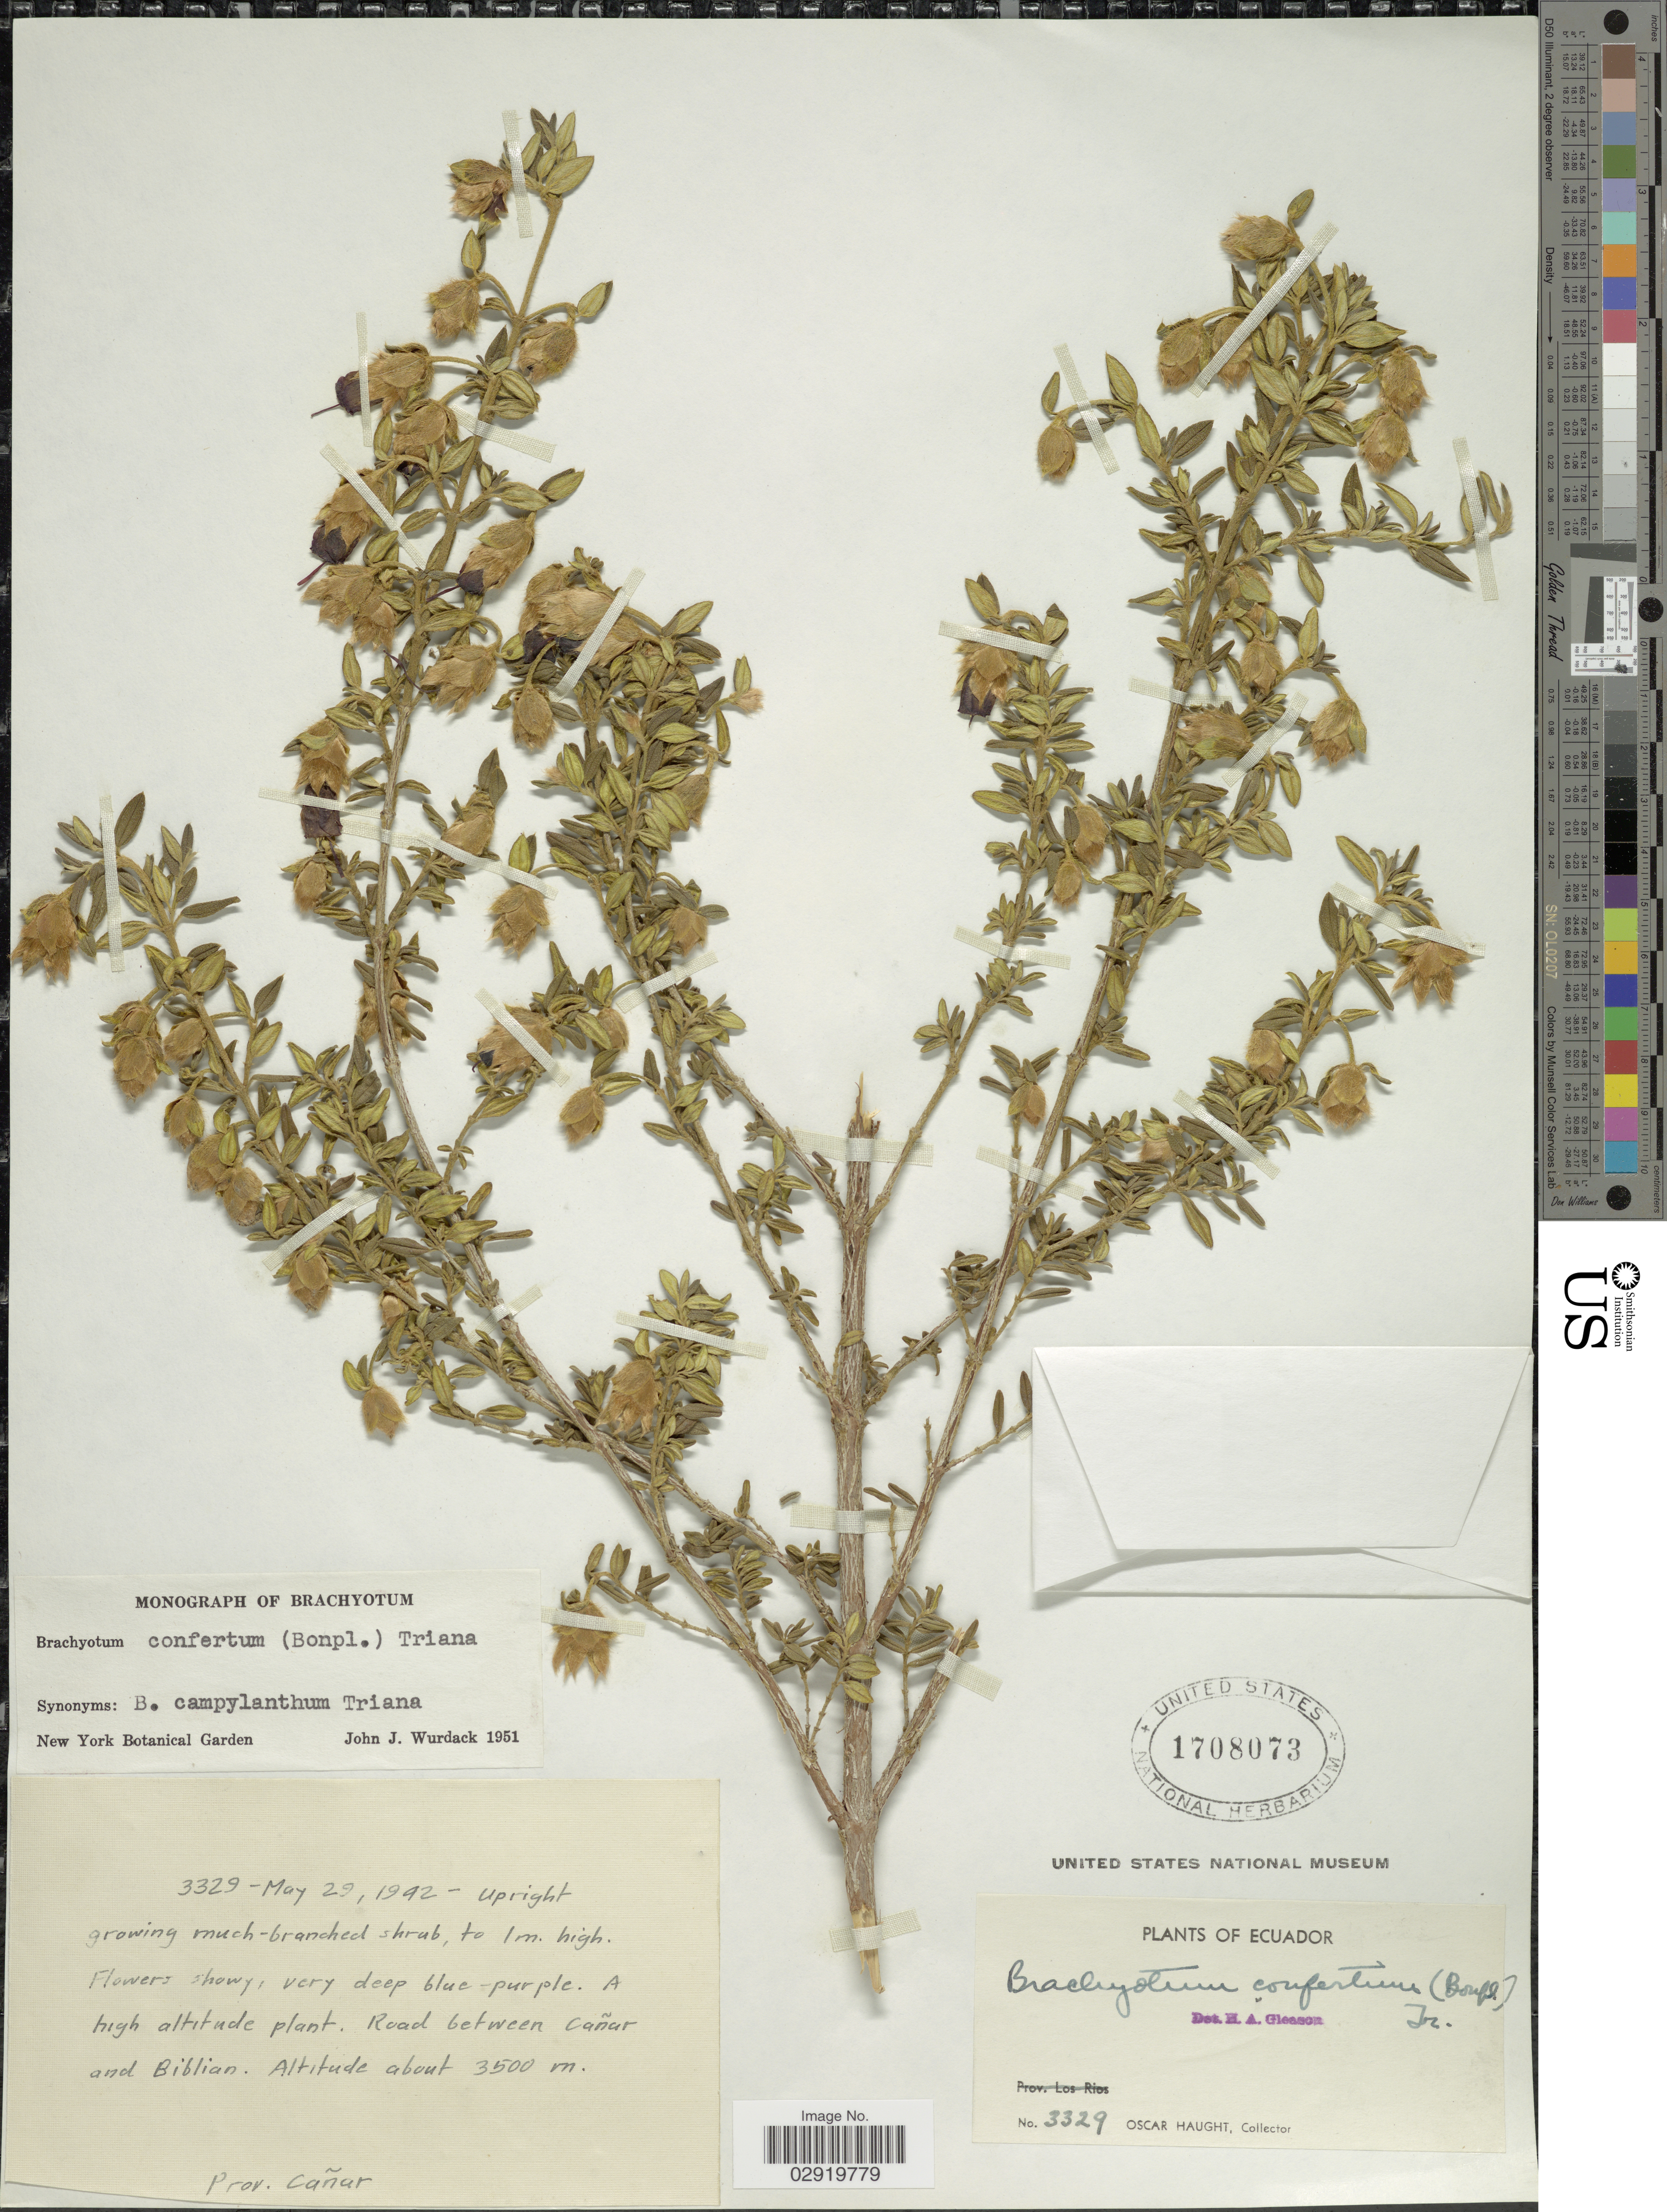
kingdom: Plantae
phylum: Tracheophyta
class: Magnoliopsida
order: Myrtales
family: Melastomataceae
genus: Brachyotum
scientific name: Brachyotum confertum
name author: (Bonpl.) Triana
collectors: O. Haught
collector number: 3329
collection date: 1942-05-29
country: Ecuador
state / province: Cañar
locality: Road between Cañar and Biblian.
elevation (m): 3500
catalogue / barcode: US 1708073